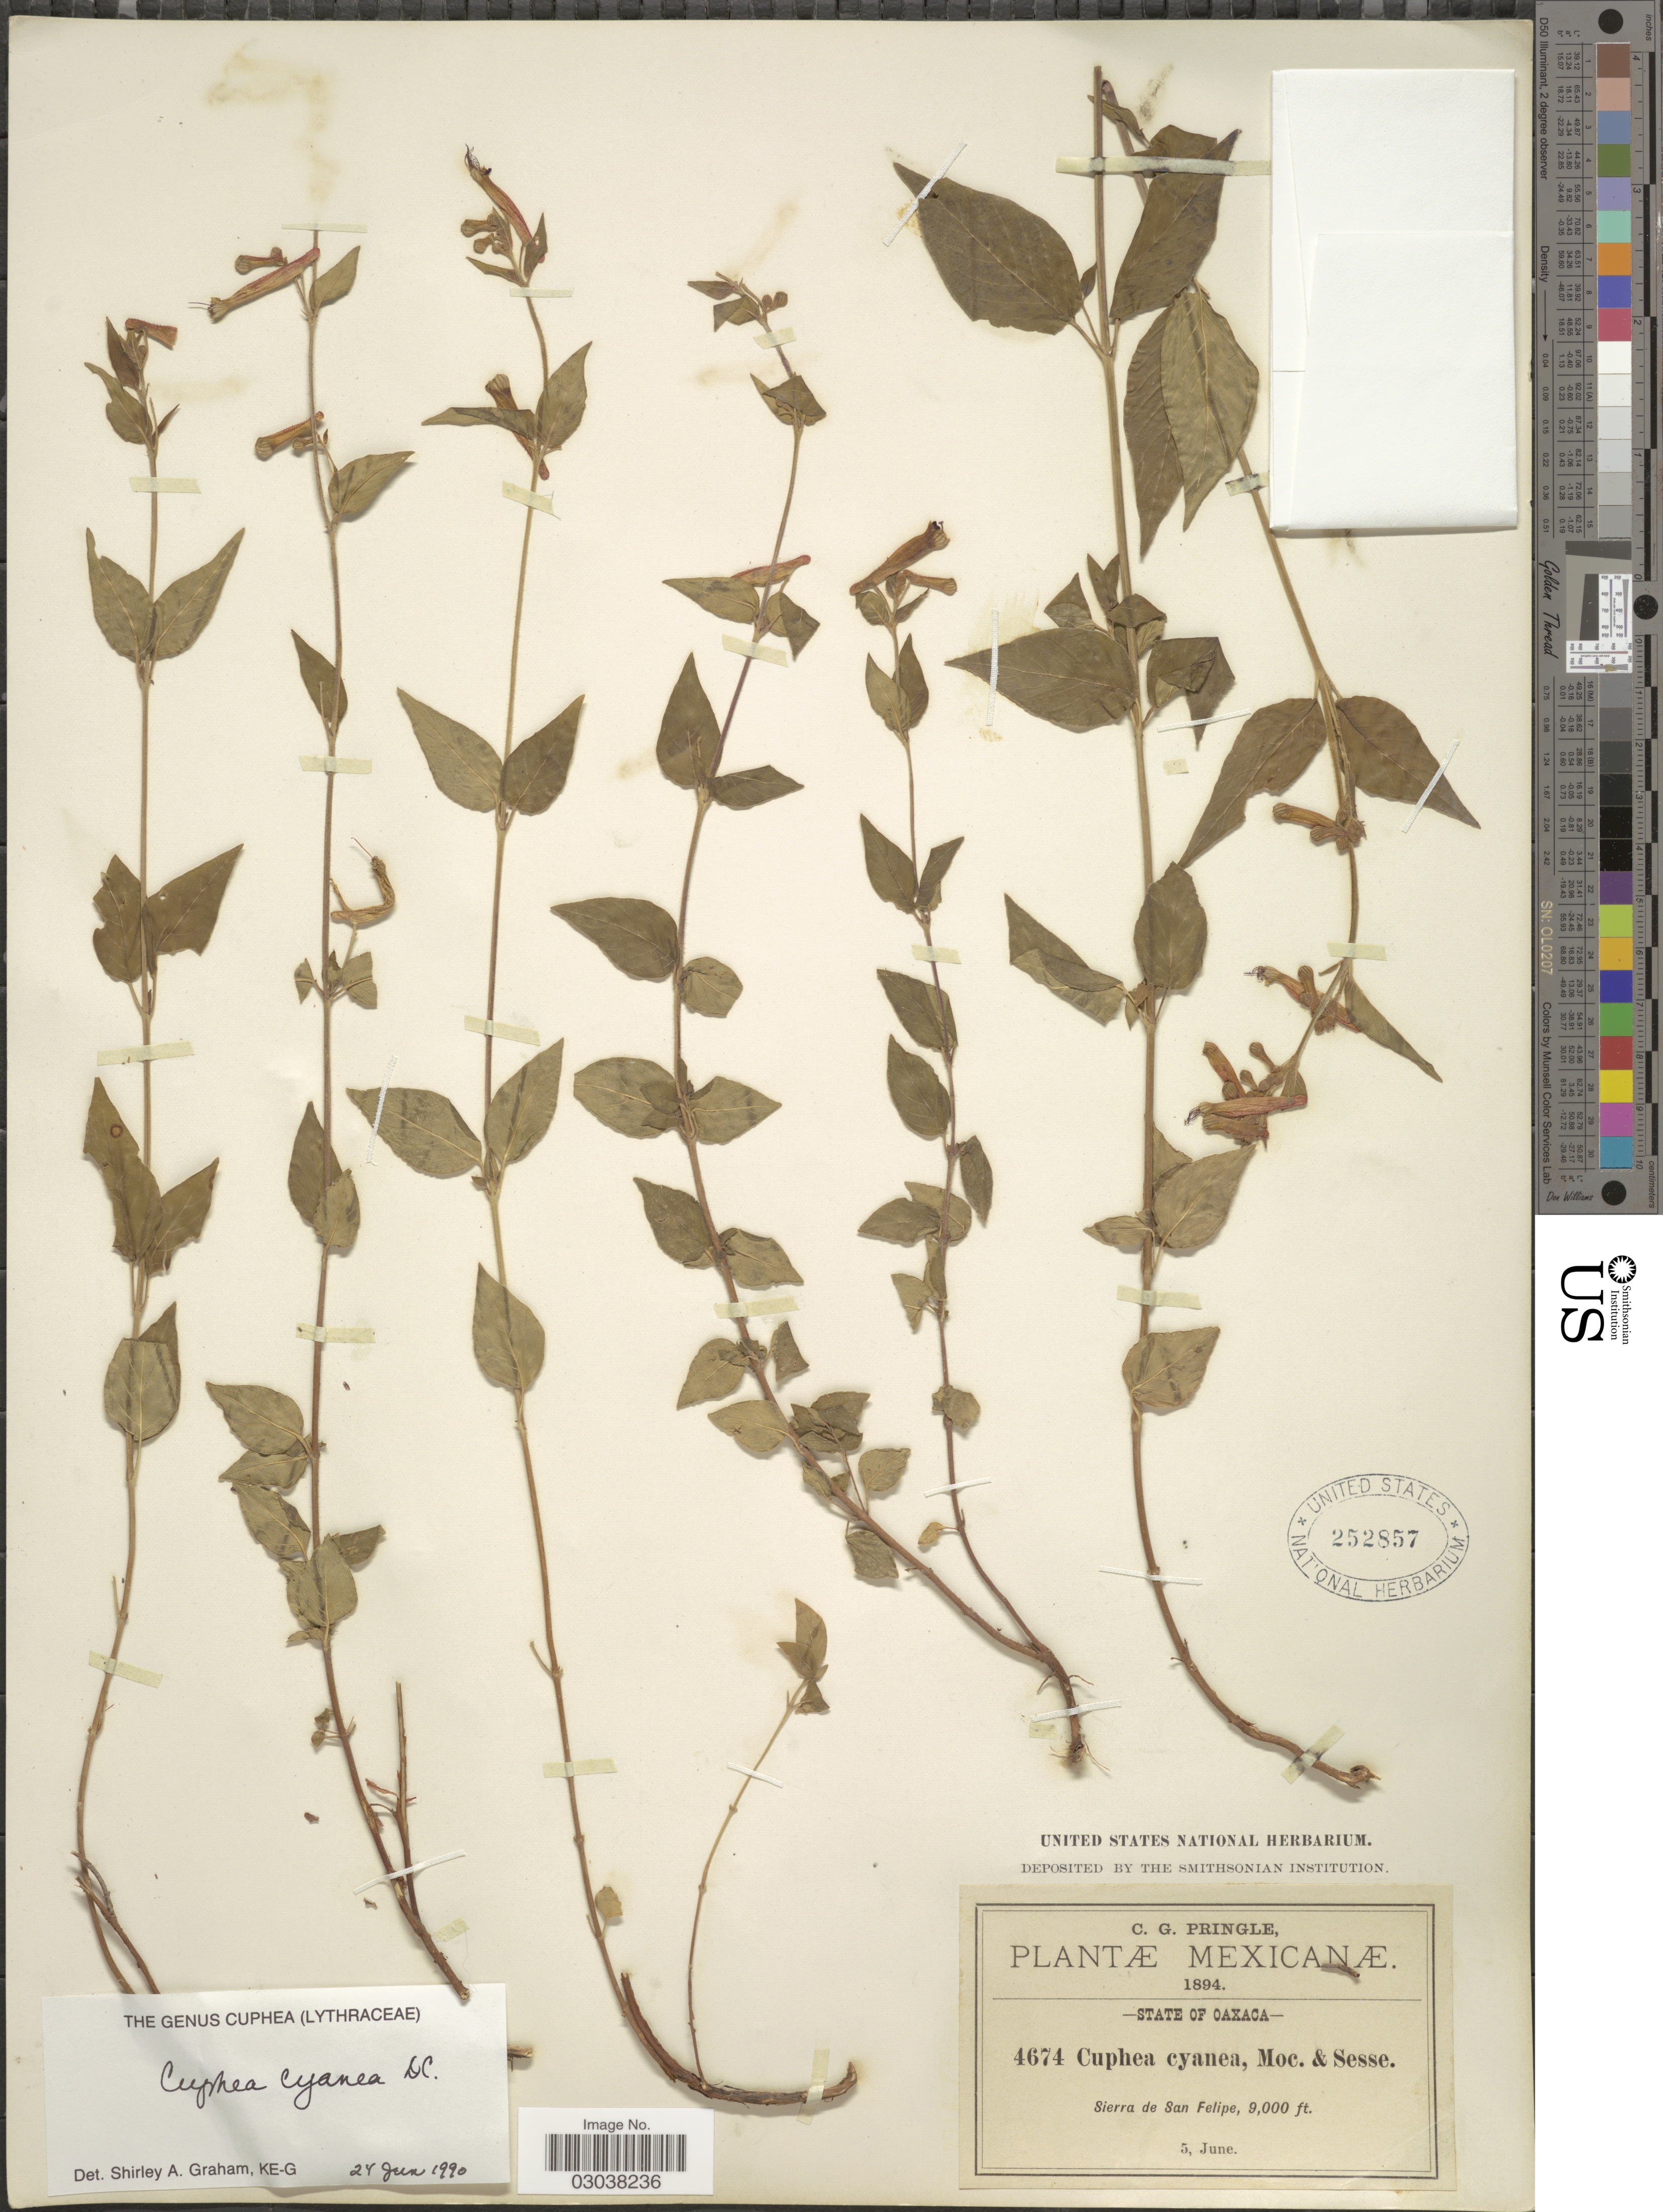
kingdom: Plantae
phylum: Tracheophyta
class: Magnoliopsida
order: Myrtales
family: Lythraceae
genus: Cuphea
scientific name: Cuphea cyanea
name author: DC.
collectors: C. G. Pringle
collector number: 4674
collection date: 1894-06-05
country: Mexico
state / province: Oaxaca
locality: Sierra de San Felipe.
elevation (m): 2743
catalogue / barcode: US 252857